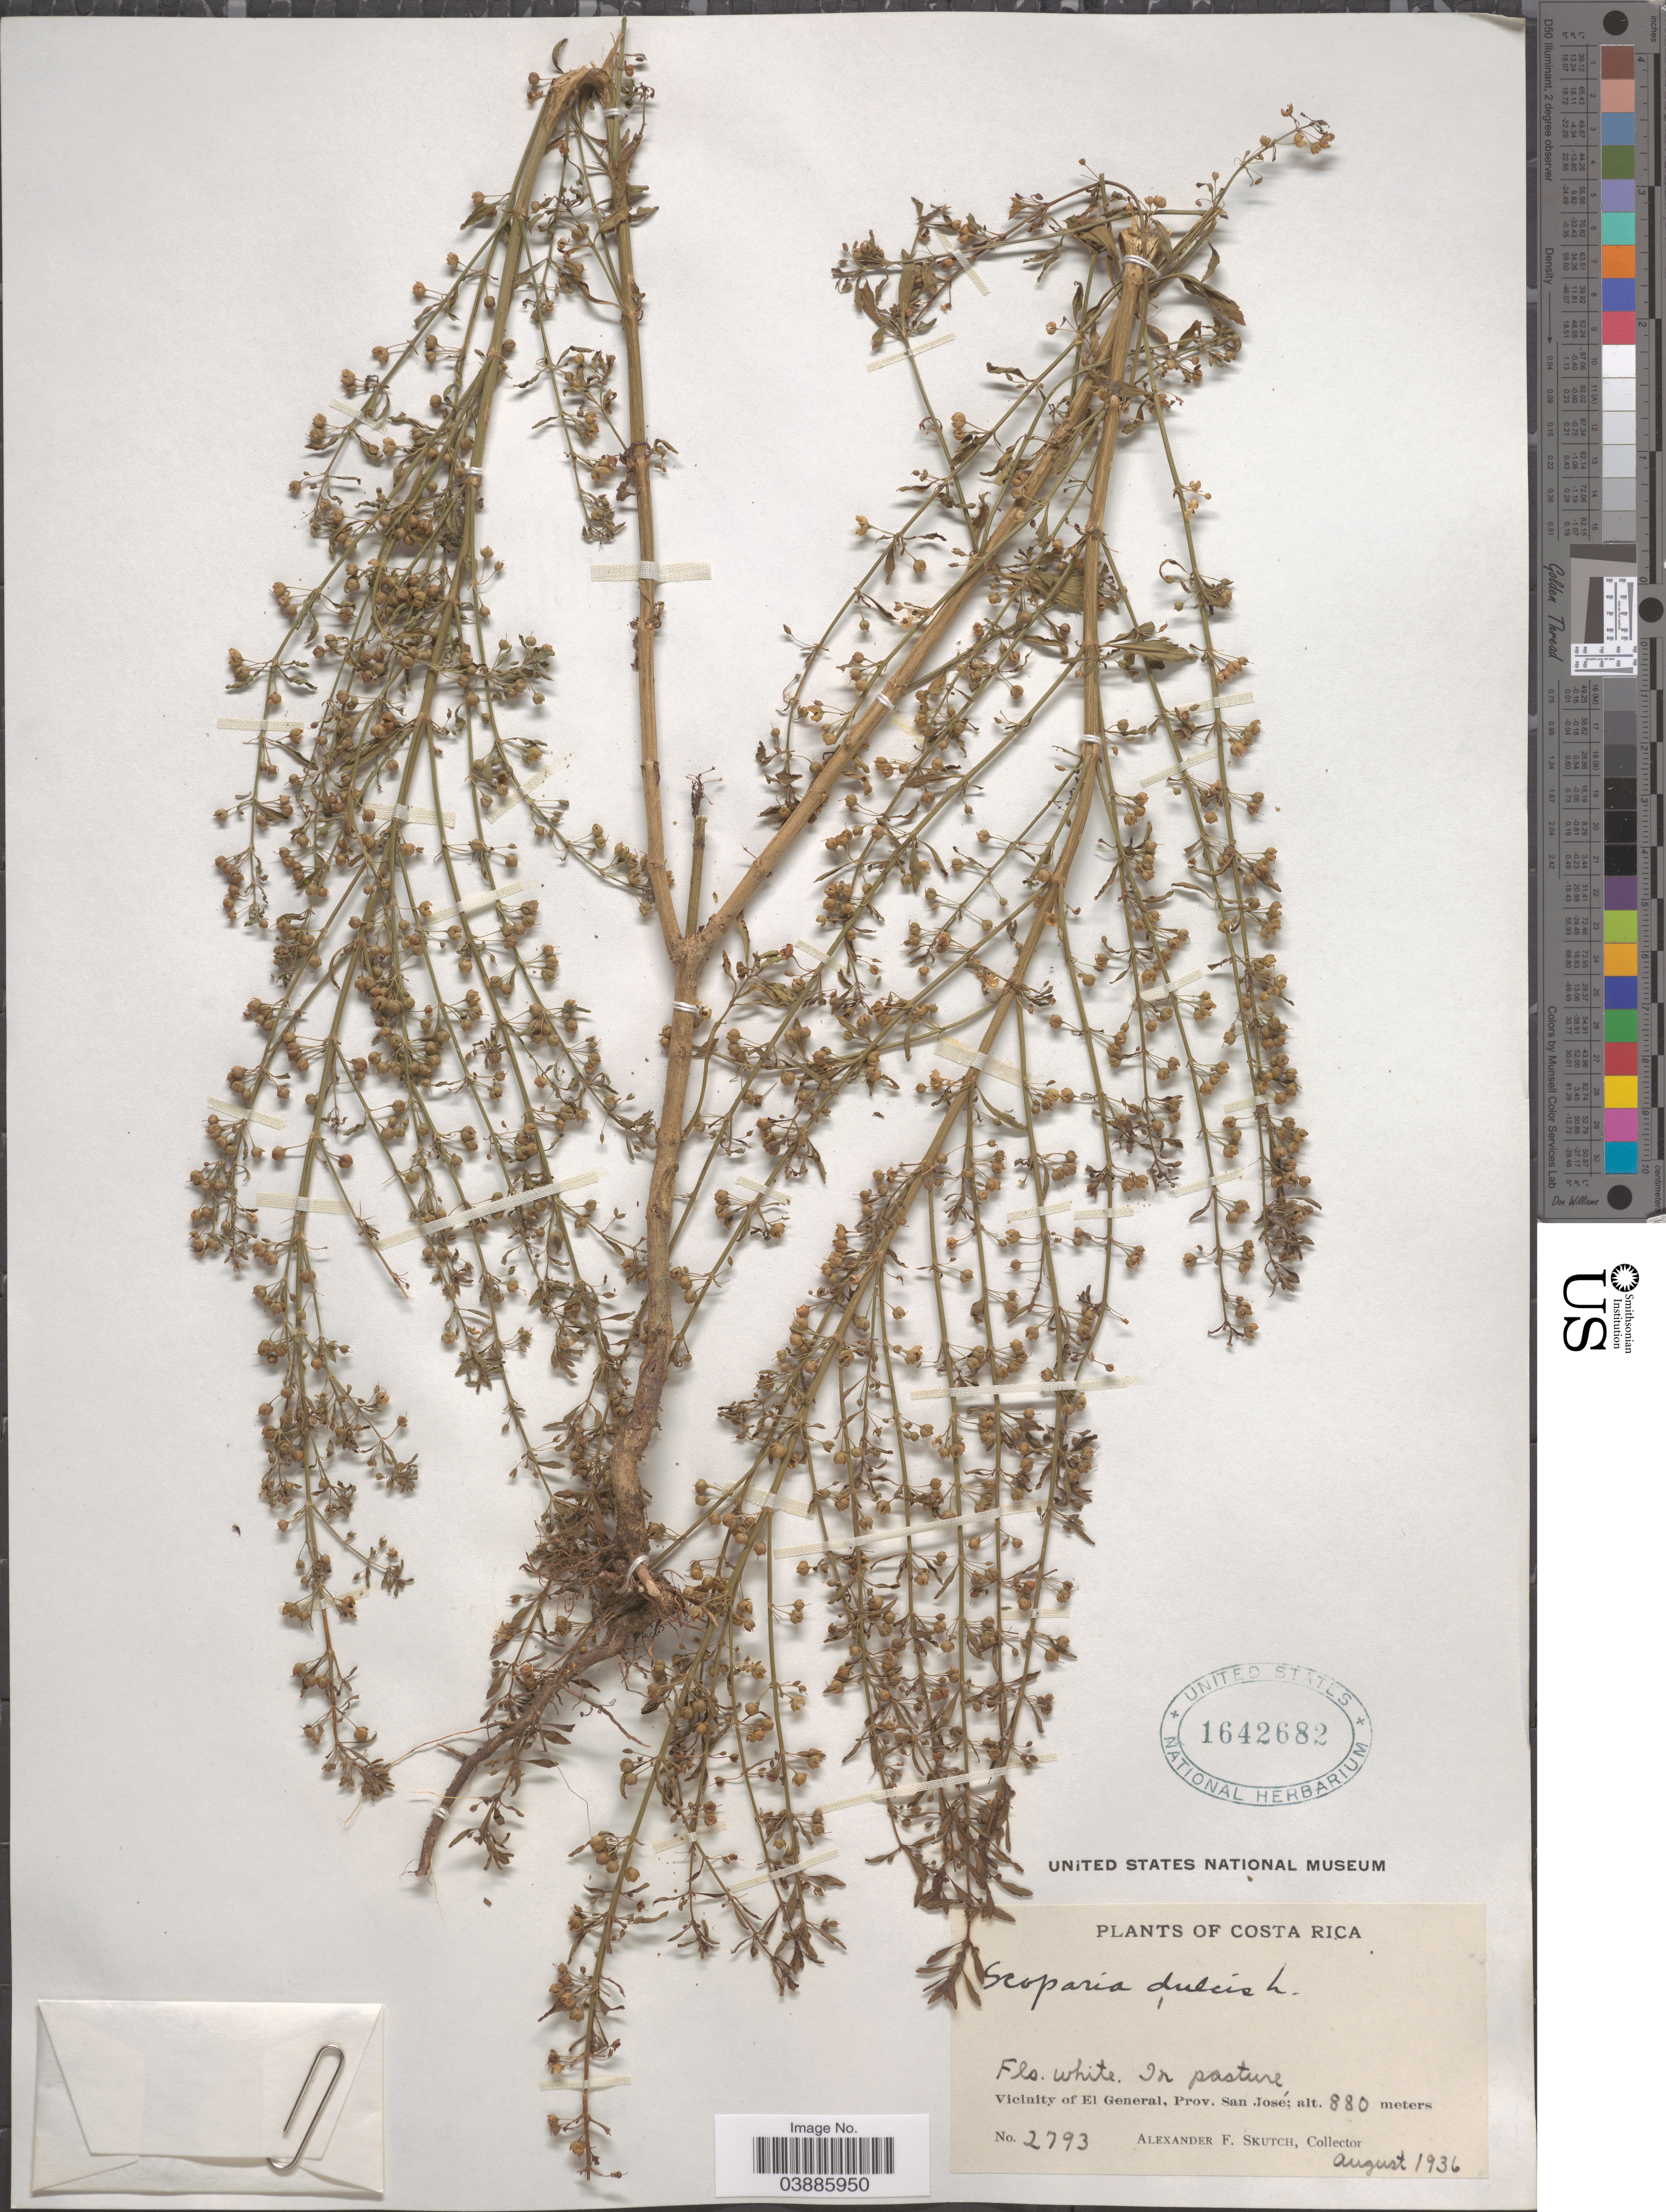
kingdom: Plantae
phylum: Tracheophyta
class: Magnoliopsida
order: Lamiales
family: Plantaginaceae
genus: Scoparia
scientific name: Scoparia dulcis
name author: L.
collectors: A. F. Skutch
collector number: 2793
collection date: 1936-08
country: Costa Rica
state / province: San José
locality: Vicinity of El General.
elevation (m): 880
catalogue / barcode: US 1642682